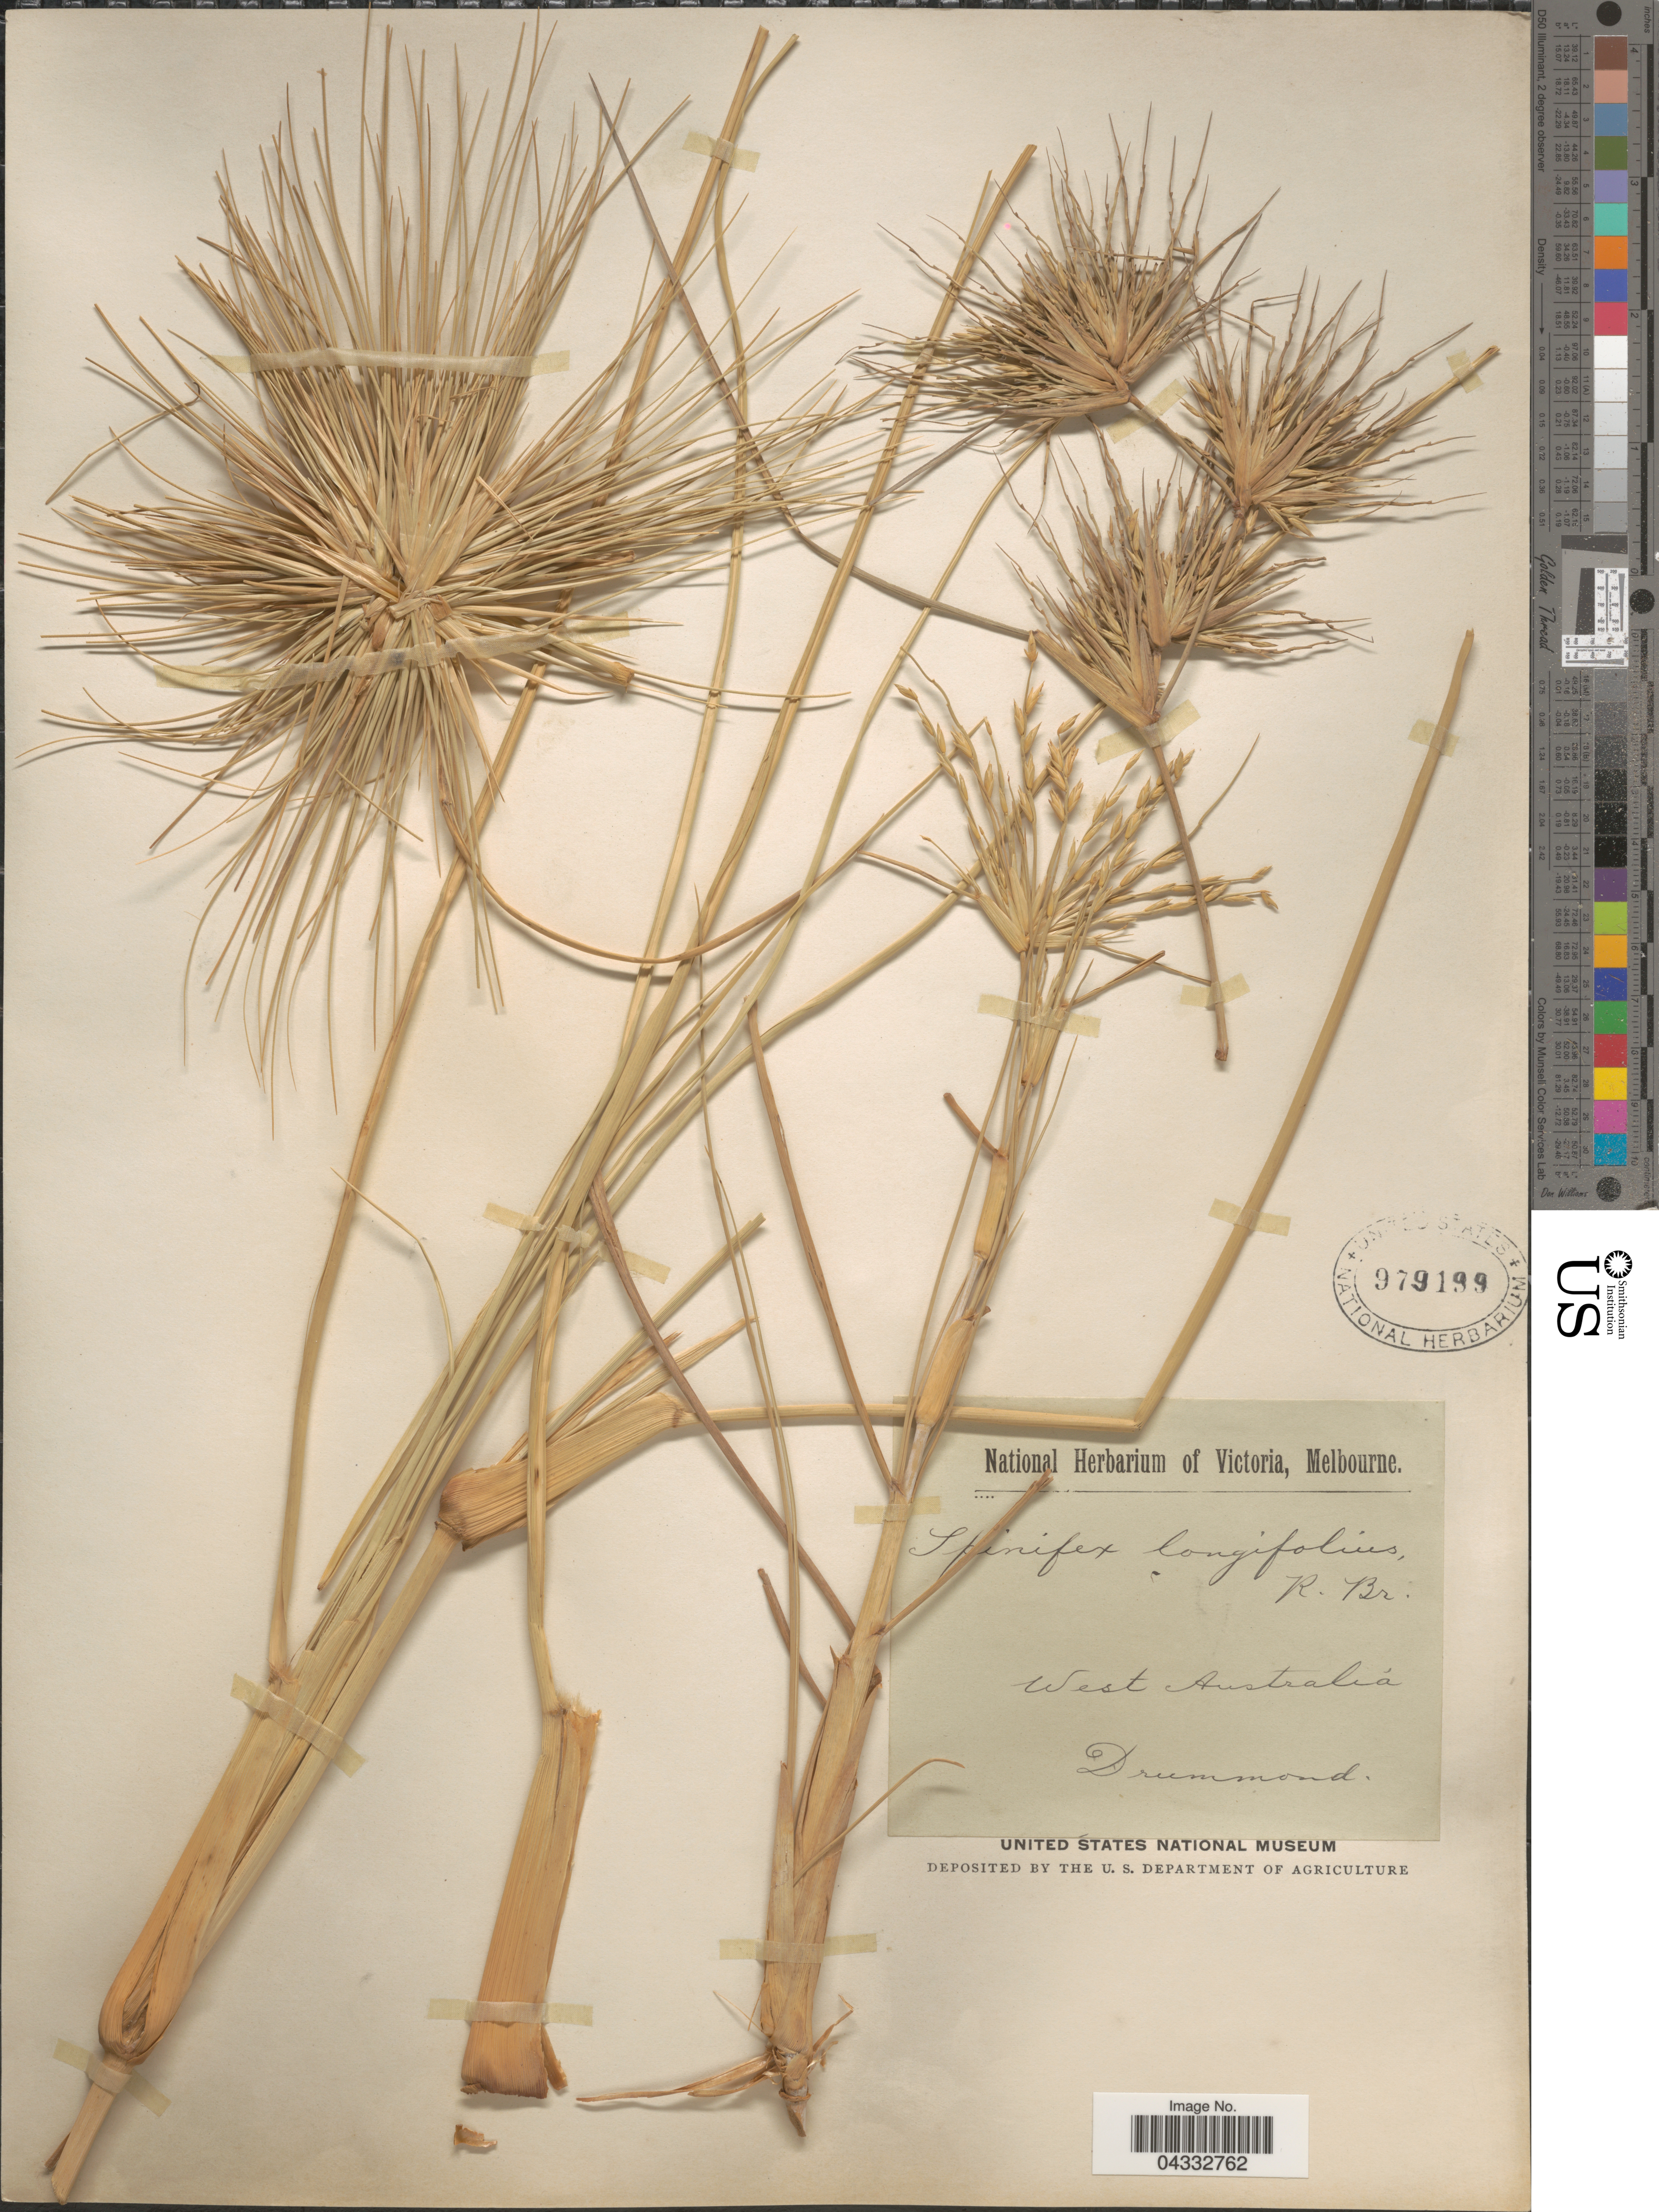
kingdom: Plantae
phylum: Tracheophyta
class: Liliopsida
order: Poales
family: Poaceae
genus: Spinifex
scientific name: Spinifex longifolius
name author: R. Br.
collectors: -. Drummond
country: Australia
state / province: Western Australia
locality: West Australia.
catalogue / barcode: US 979199